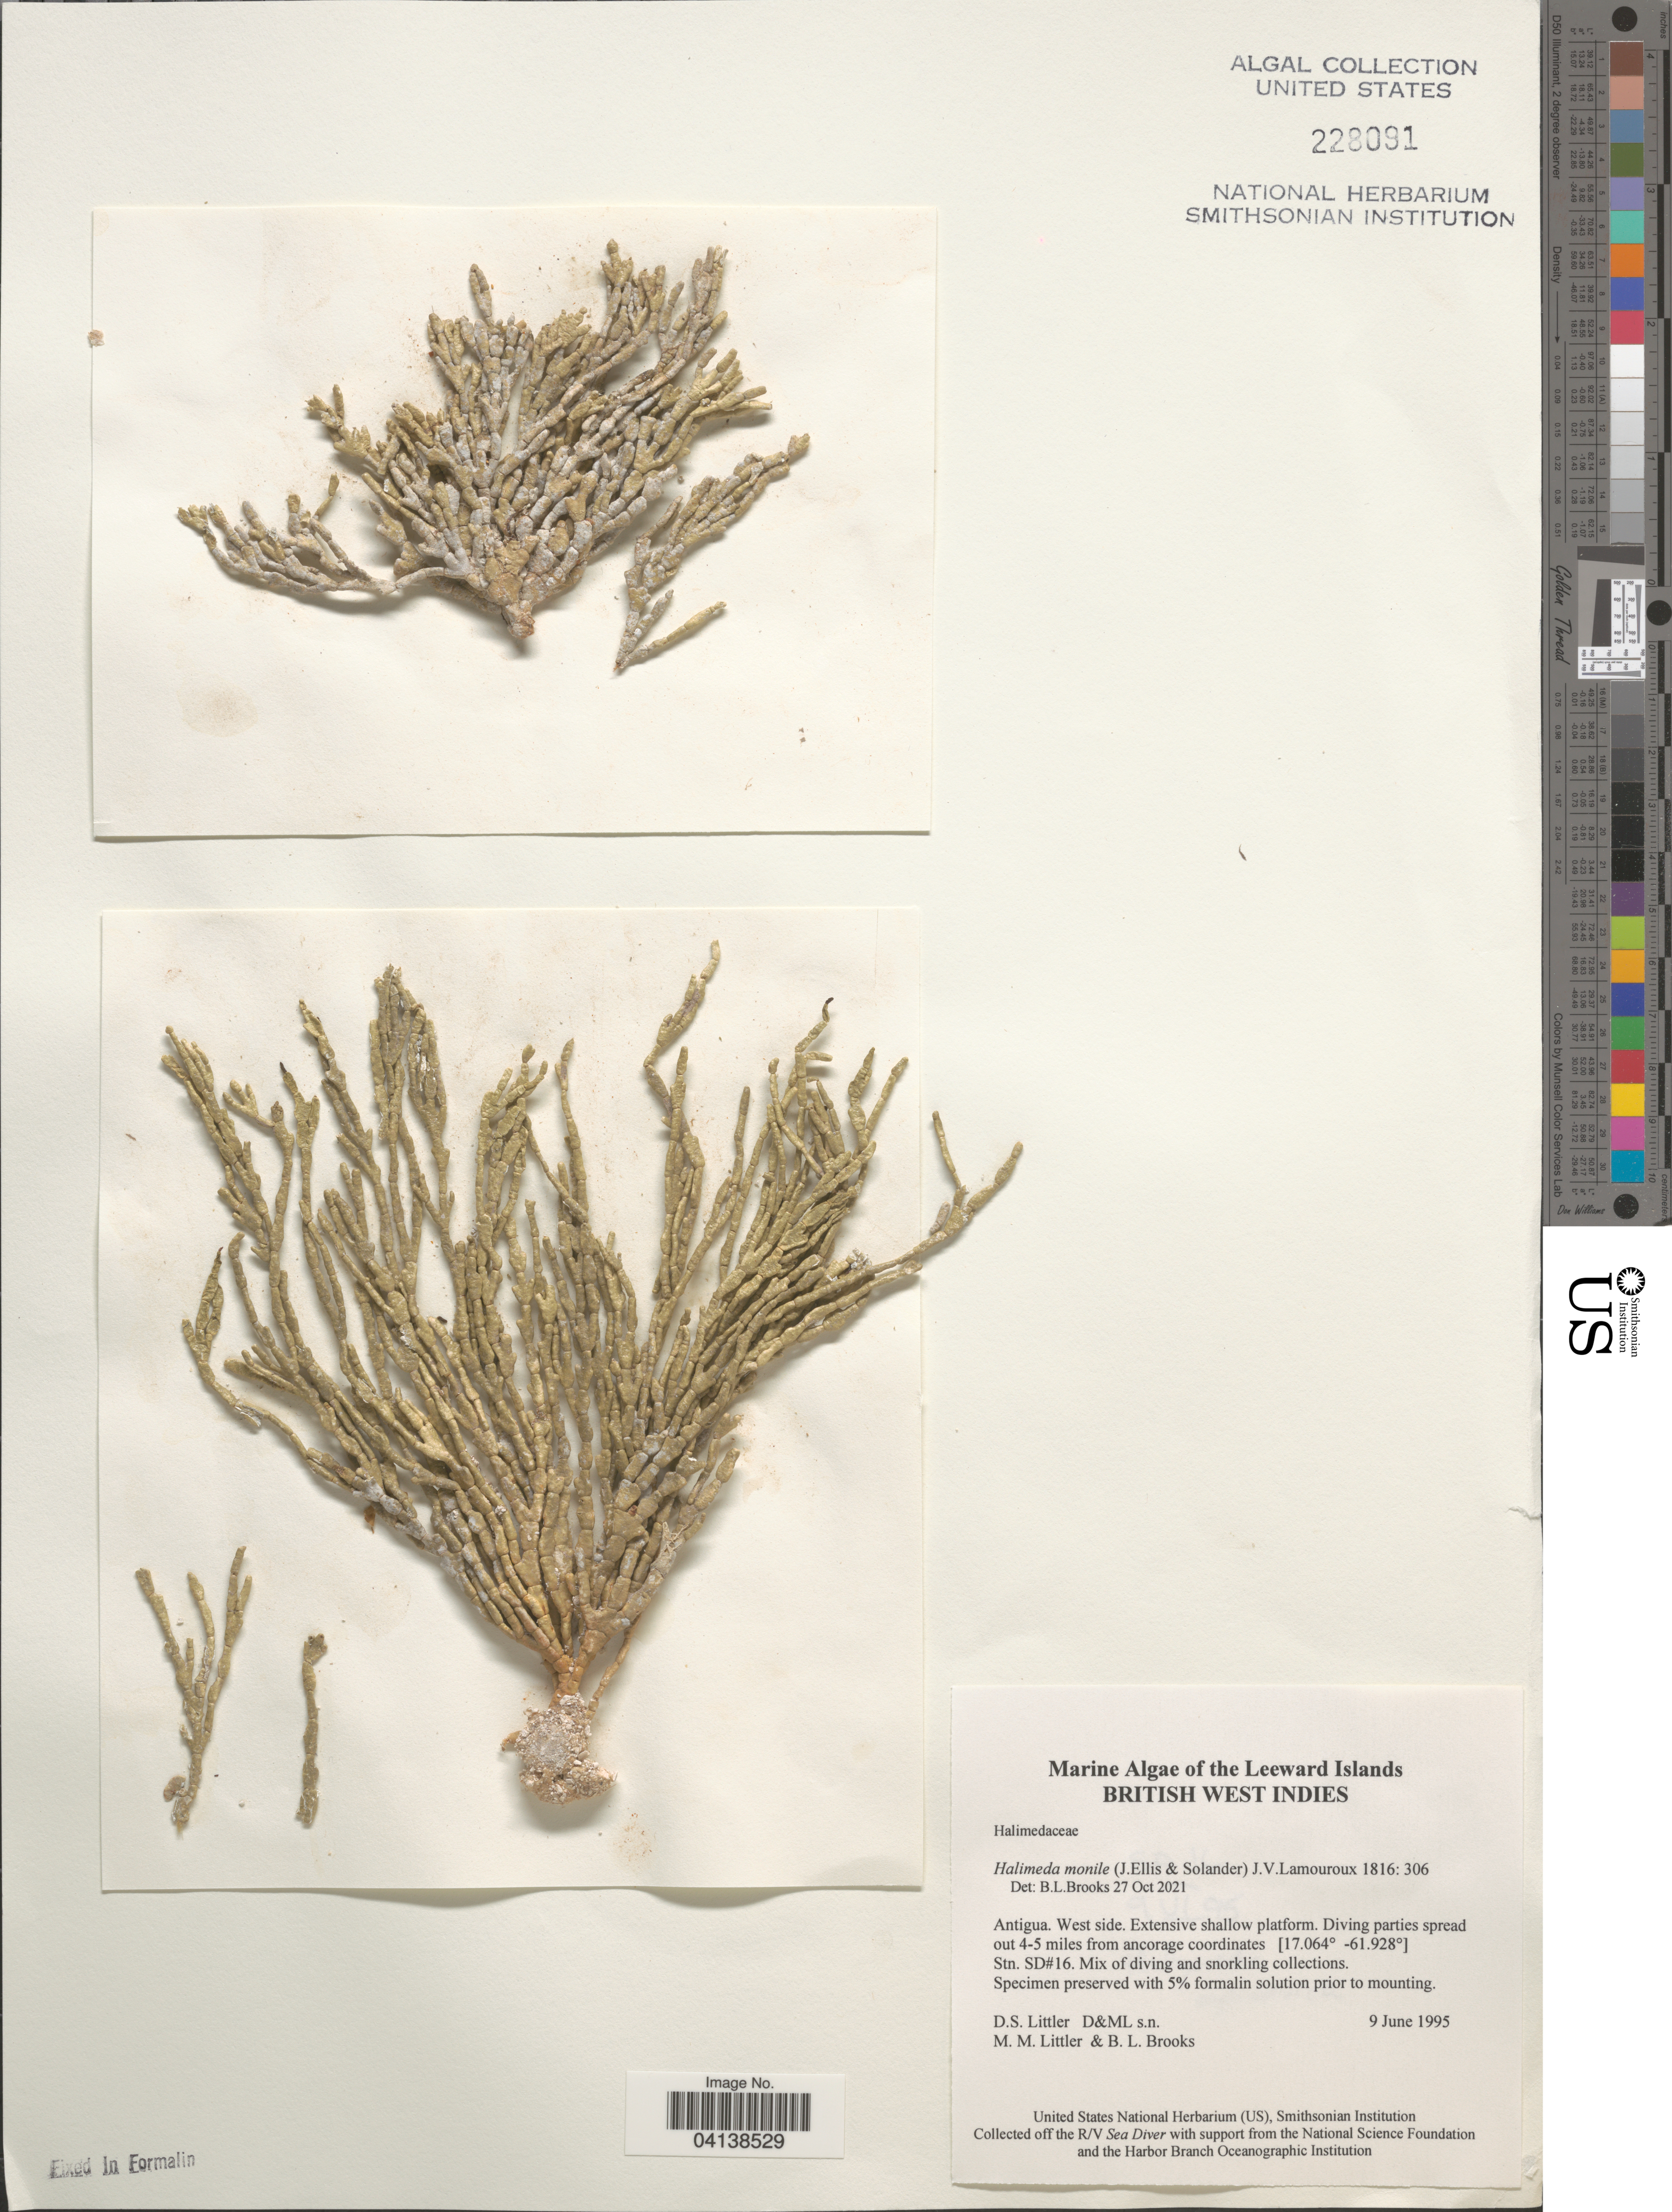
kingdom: Plantae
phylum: Chlorophyta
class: Ulvophyceae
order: Bryopsidales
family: Halimedaceae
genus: Halimeda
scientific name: Halimeda monile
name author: (J. Ellis & Sol.) J.V.Lamouroux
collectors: D. S. Littler & B. Brooks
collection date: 1995-06-09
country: Antigua and Barbuda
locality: Leeward Islands. British West Indies. Antigua. West side. Extensive shallow platform. Diving parties spread out 4-5 milies from ancorage coordinates. Stn. SD#16.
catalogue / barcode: US 228091